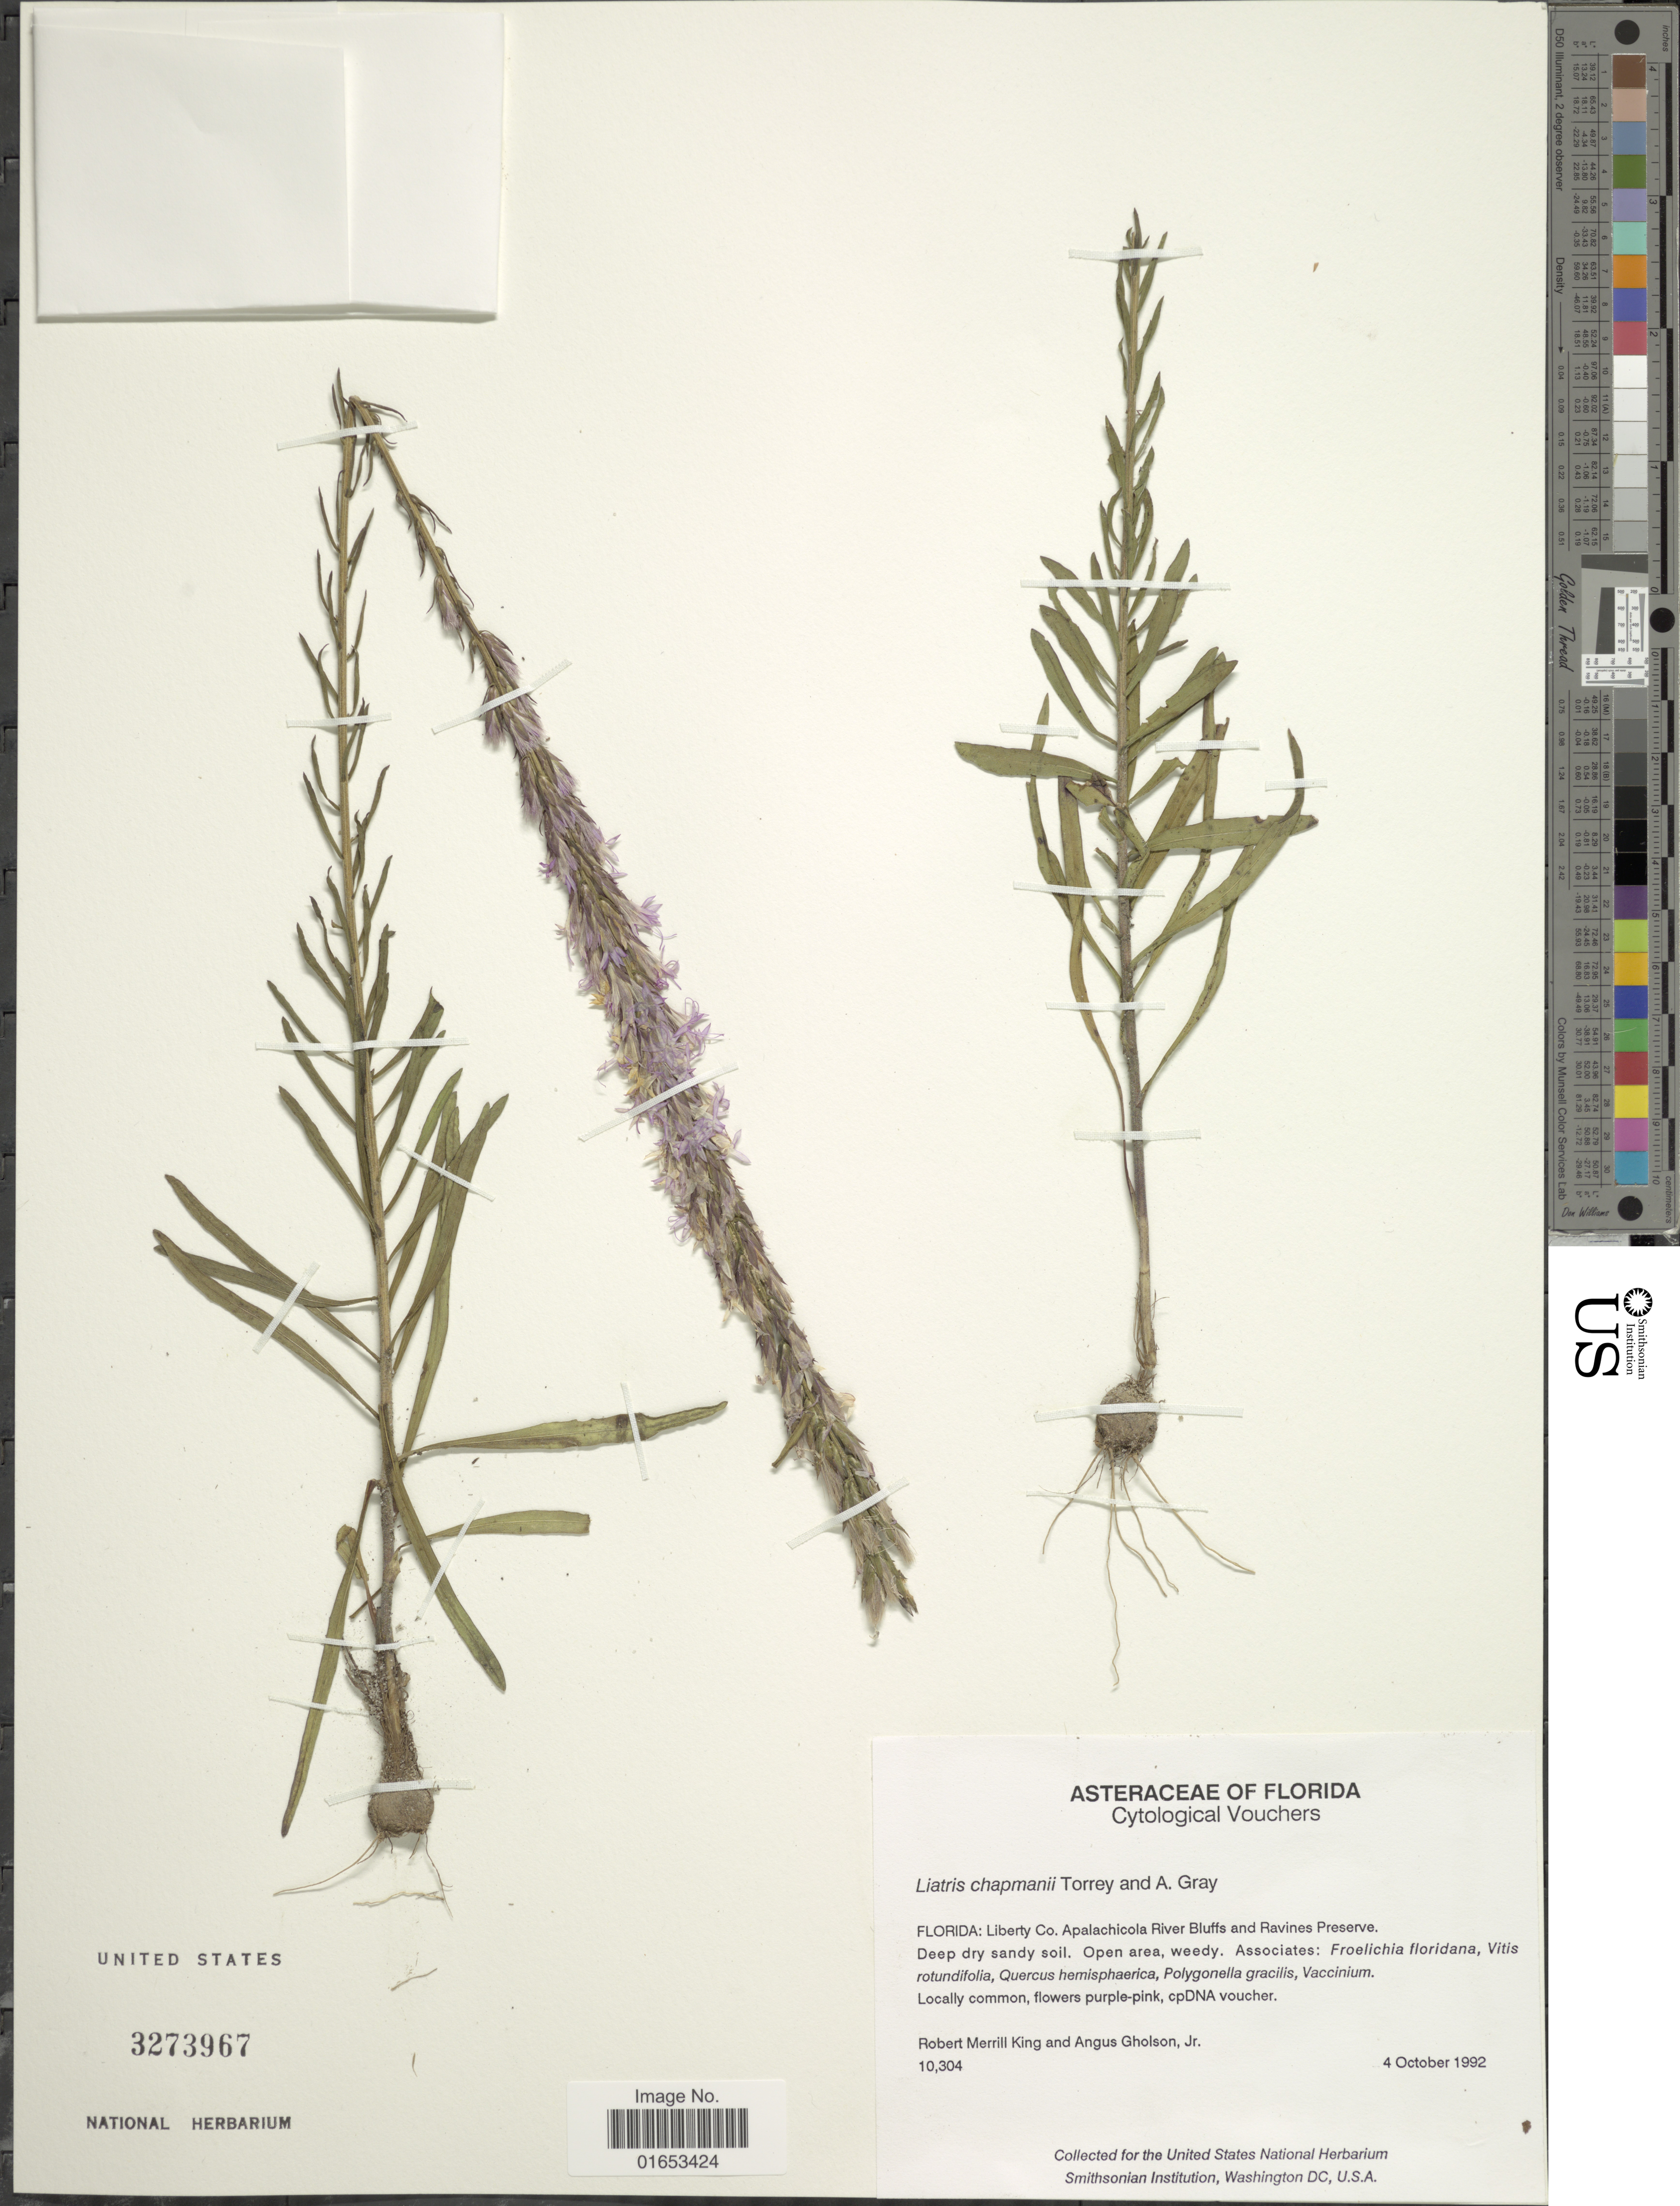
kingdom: Plantae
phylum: Tracheophyta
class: Magnoliopsida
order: Asterales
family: Asteraceae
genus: Liatris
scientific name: Liatris chapmanii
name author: Torr. & A. Gray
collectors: R. M. King & A. Gholson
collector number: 10304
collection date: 1992-10-04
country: United States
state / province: Florida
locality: Liberty Co. Apalachicola River Bluffs and Ravine Preserve, Deep dry sandy soil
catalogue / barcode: US 3273967